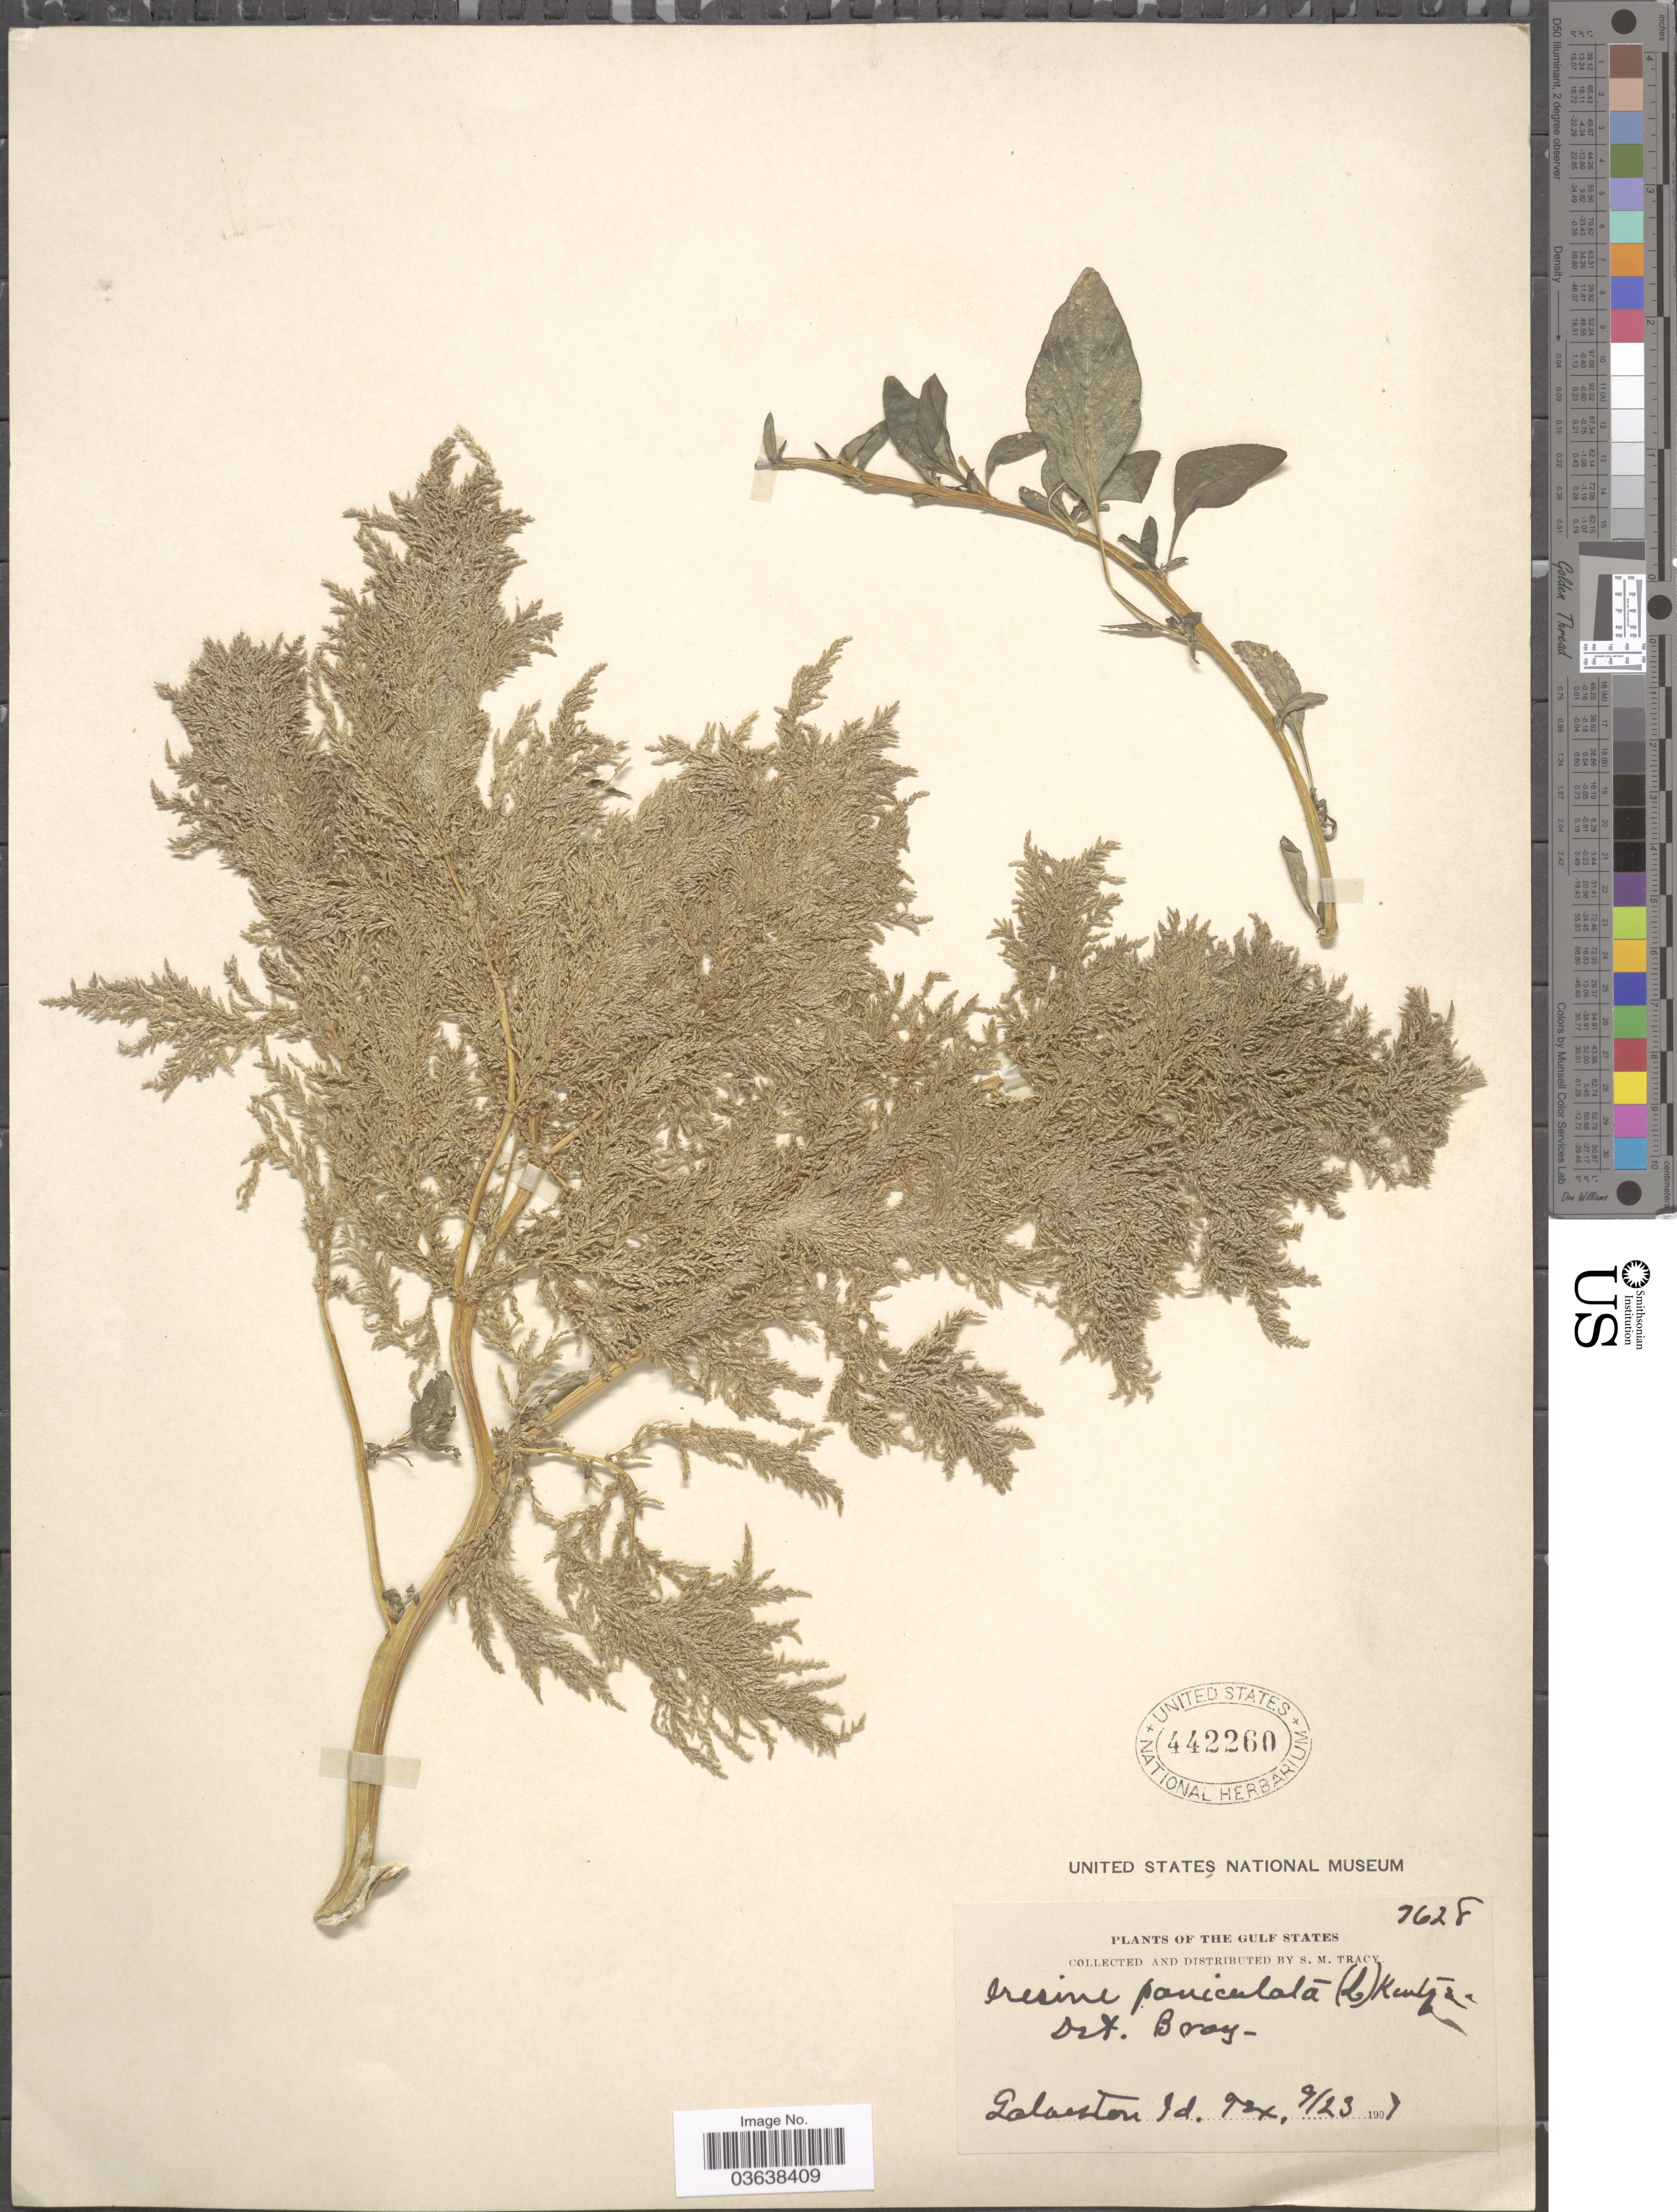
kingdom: Plantae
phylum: Tracheophyta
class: Magnoliopsida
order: Caryophyllales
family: Amaranthaceae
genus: Iresine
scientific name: Iresine celosia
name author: L.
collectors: S. M. Tracy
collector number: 7628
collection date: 1907-09-23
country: United States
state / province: Texas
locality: The Gulf States. Galveston Id. Tex.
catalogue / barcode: US 442260